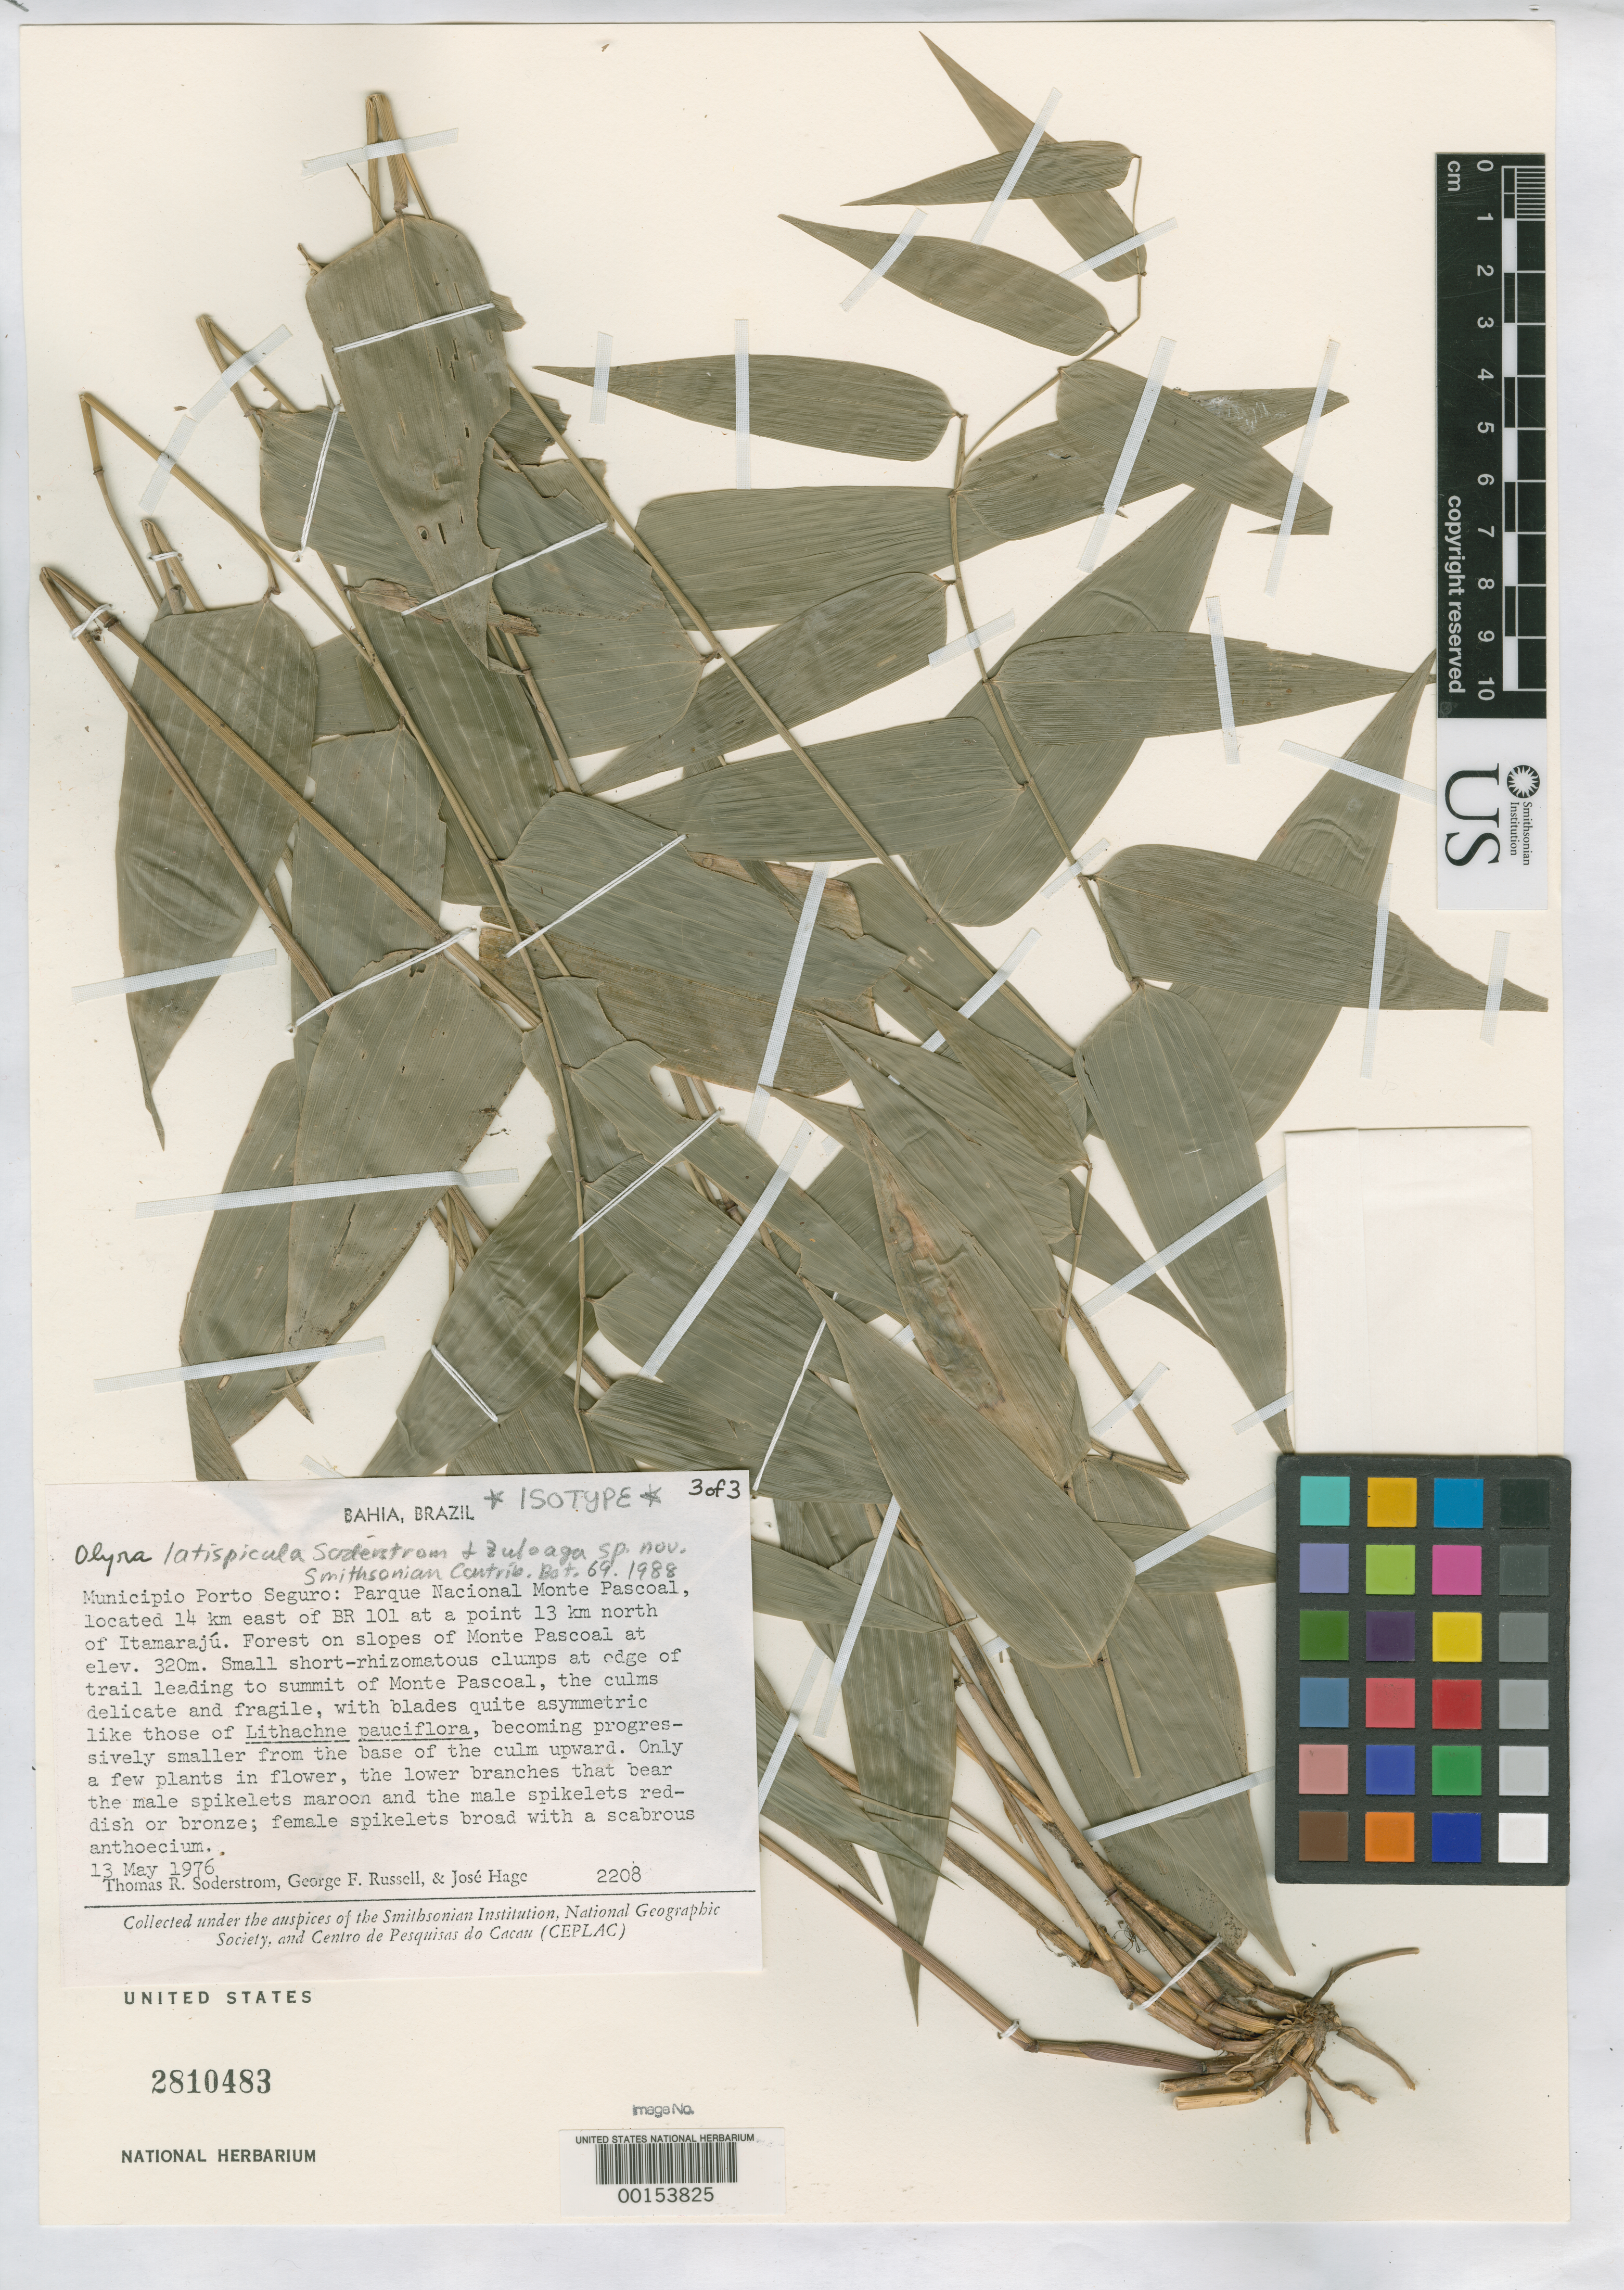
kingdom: Plantae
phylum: Tracheophyta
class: Liliopsida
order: Poales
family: Poaceae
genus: Olyra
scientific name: Olyra latispicula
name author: Soderstr. & Zuloaga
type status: Isotype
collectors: T. R. Soderstrom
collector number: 2208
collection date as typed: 13 May 1976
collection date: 1976-05-13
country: Brazil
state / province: Bahia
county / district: Pôrto Seguro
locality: Monte Pascoal National Park, 14 km E of BR 101 at a Point 13 km N of Itamataju, forest on slope of Monte Pascoal.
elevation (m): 320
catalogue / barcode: US 2810483